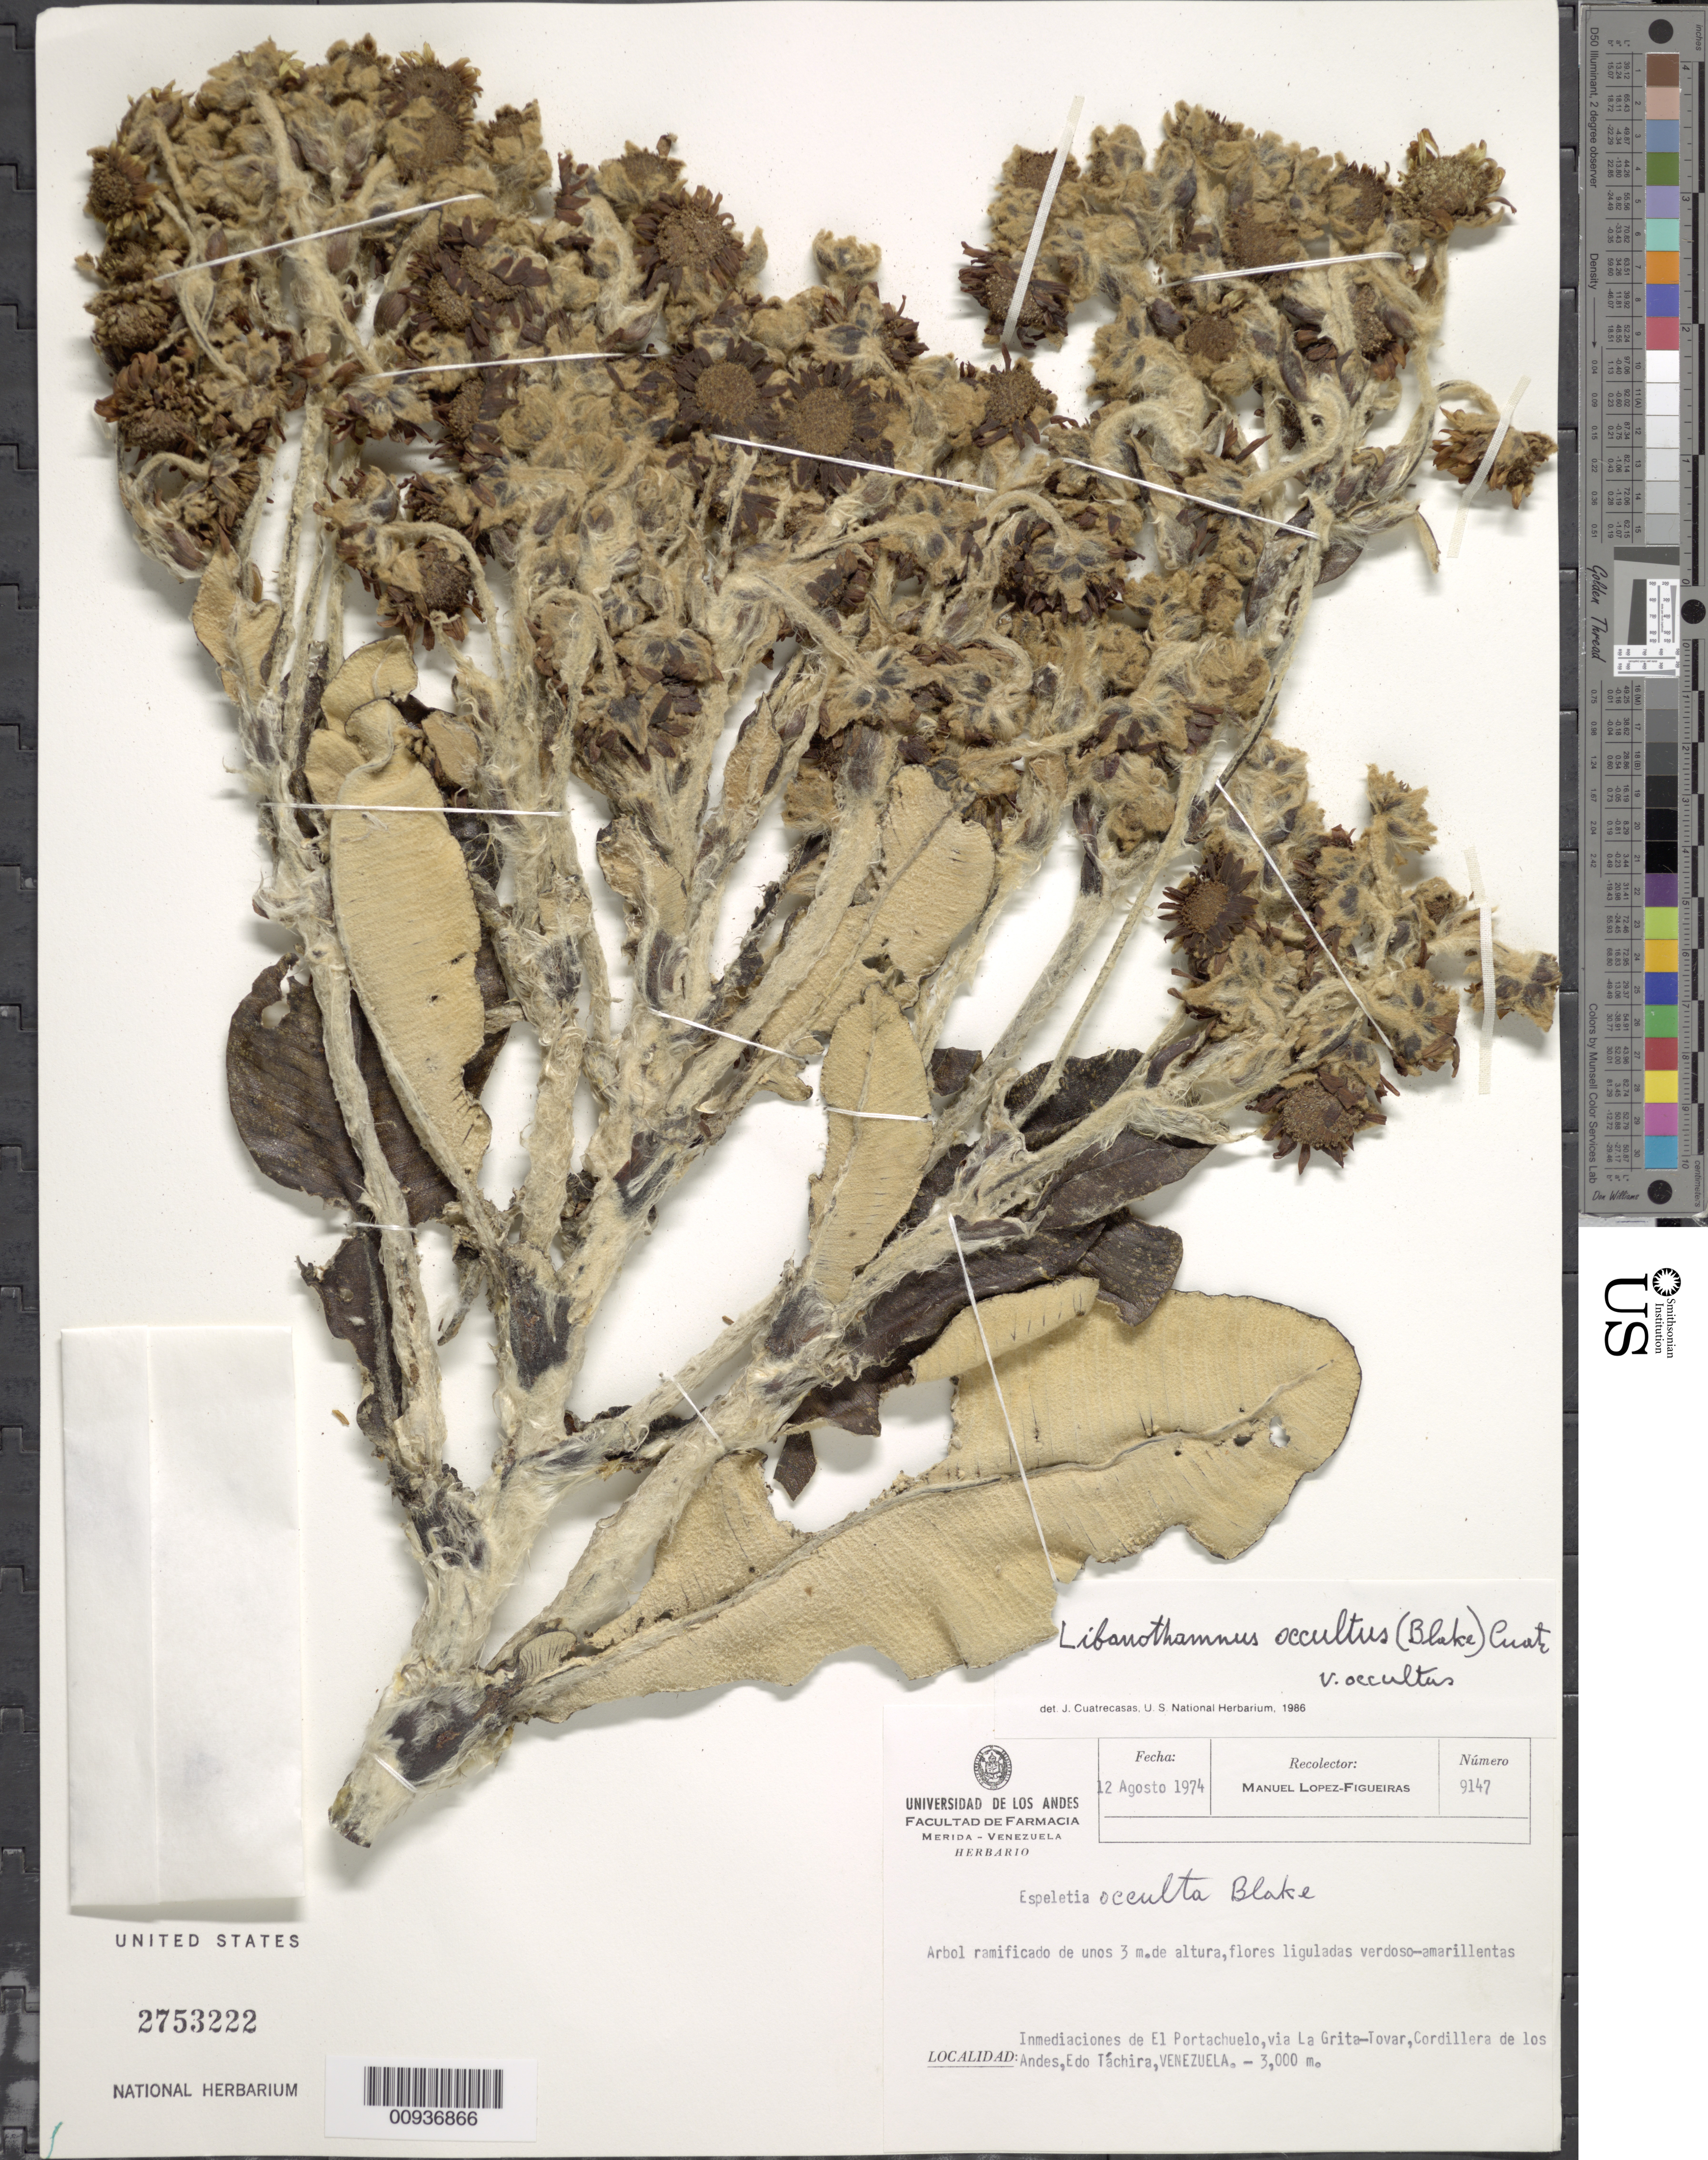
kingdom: Plantae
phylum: Tracheophyta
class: Magnoliopsida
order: Asterales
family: Asteraceae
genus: Libanothamnus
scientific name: Libanothamnus occultus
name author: (S.F. Blake) Cuatrec.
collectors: M. López Figueiras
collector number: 9147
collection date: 1974-08-12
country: Venezuela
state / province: Tachira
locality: Inmediaciones de El Portachuelo, via La Grita-Tovar, Cordillera de los Andes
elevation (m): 3000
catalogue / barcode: US 2753222